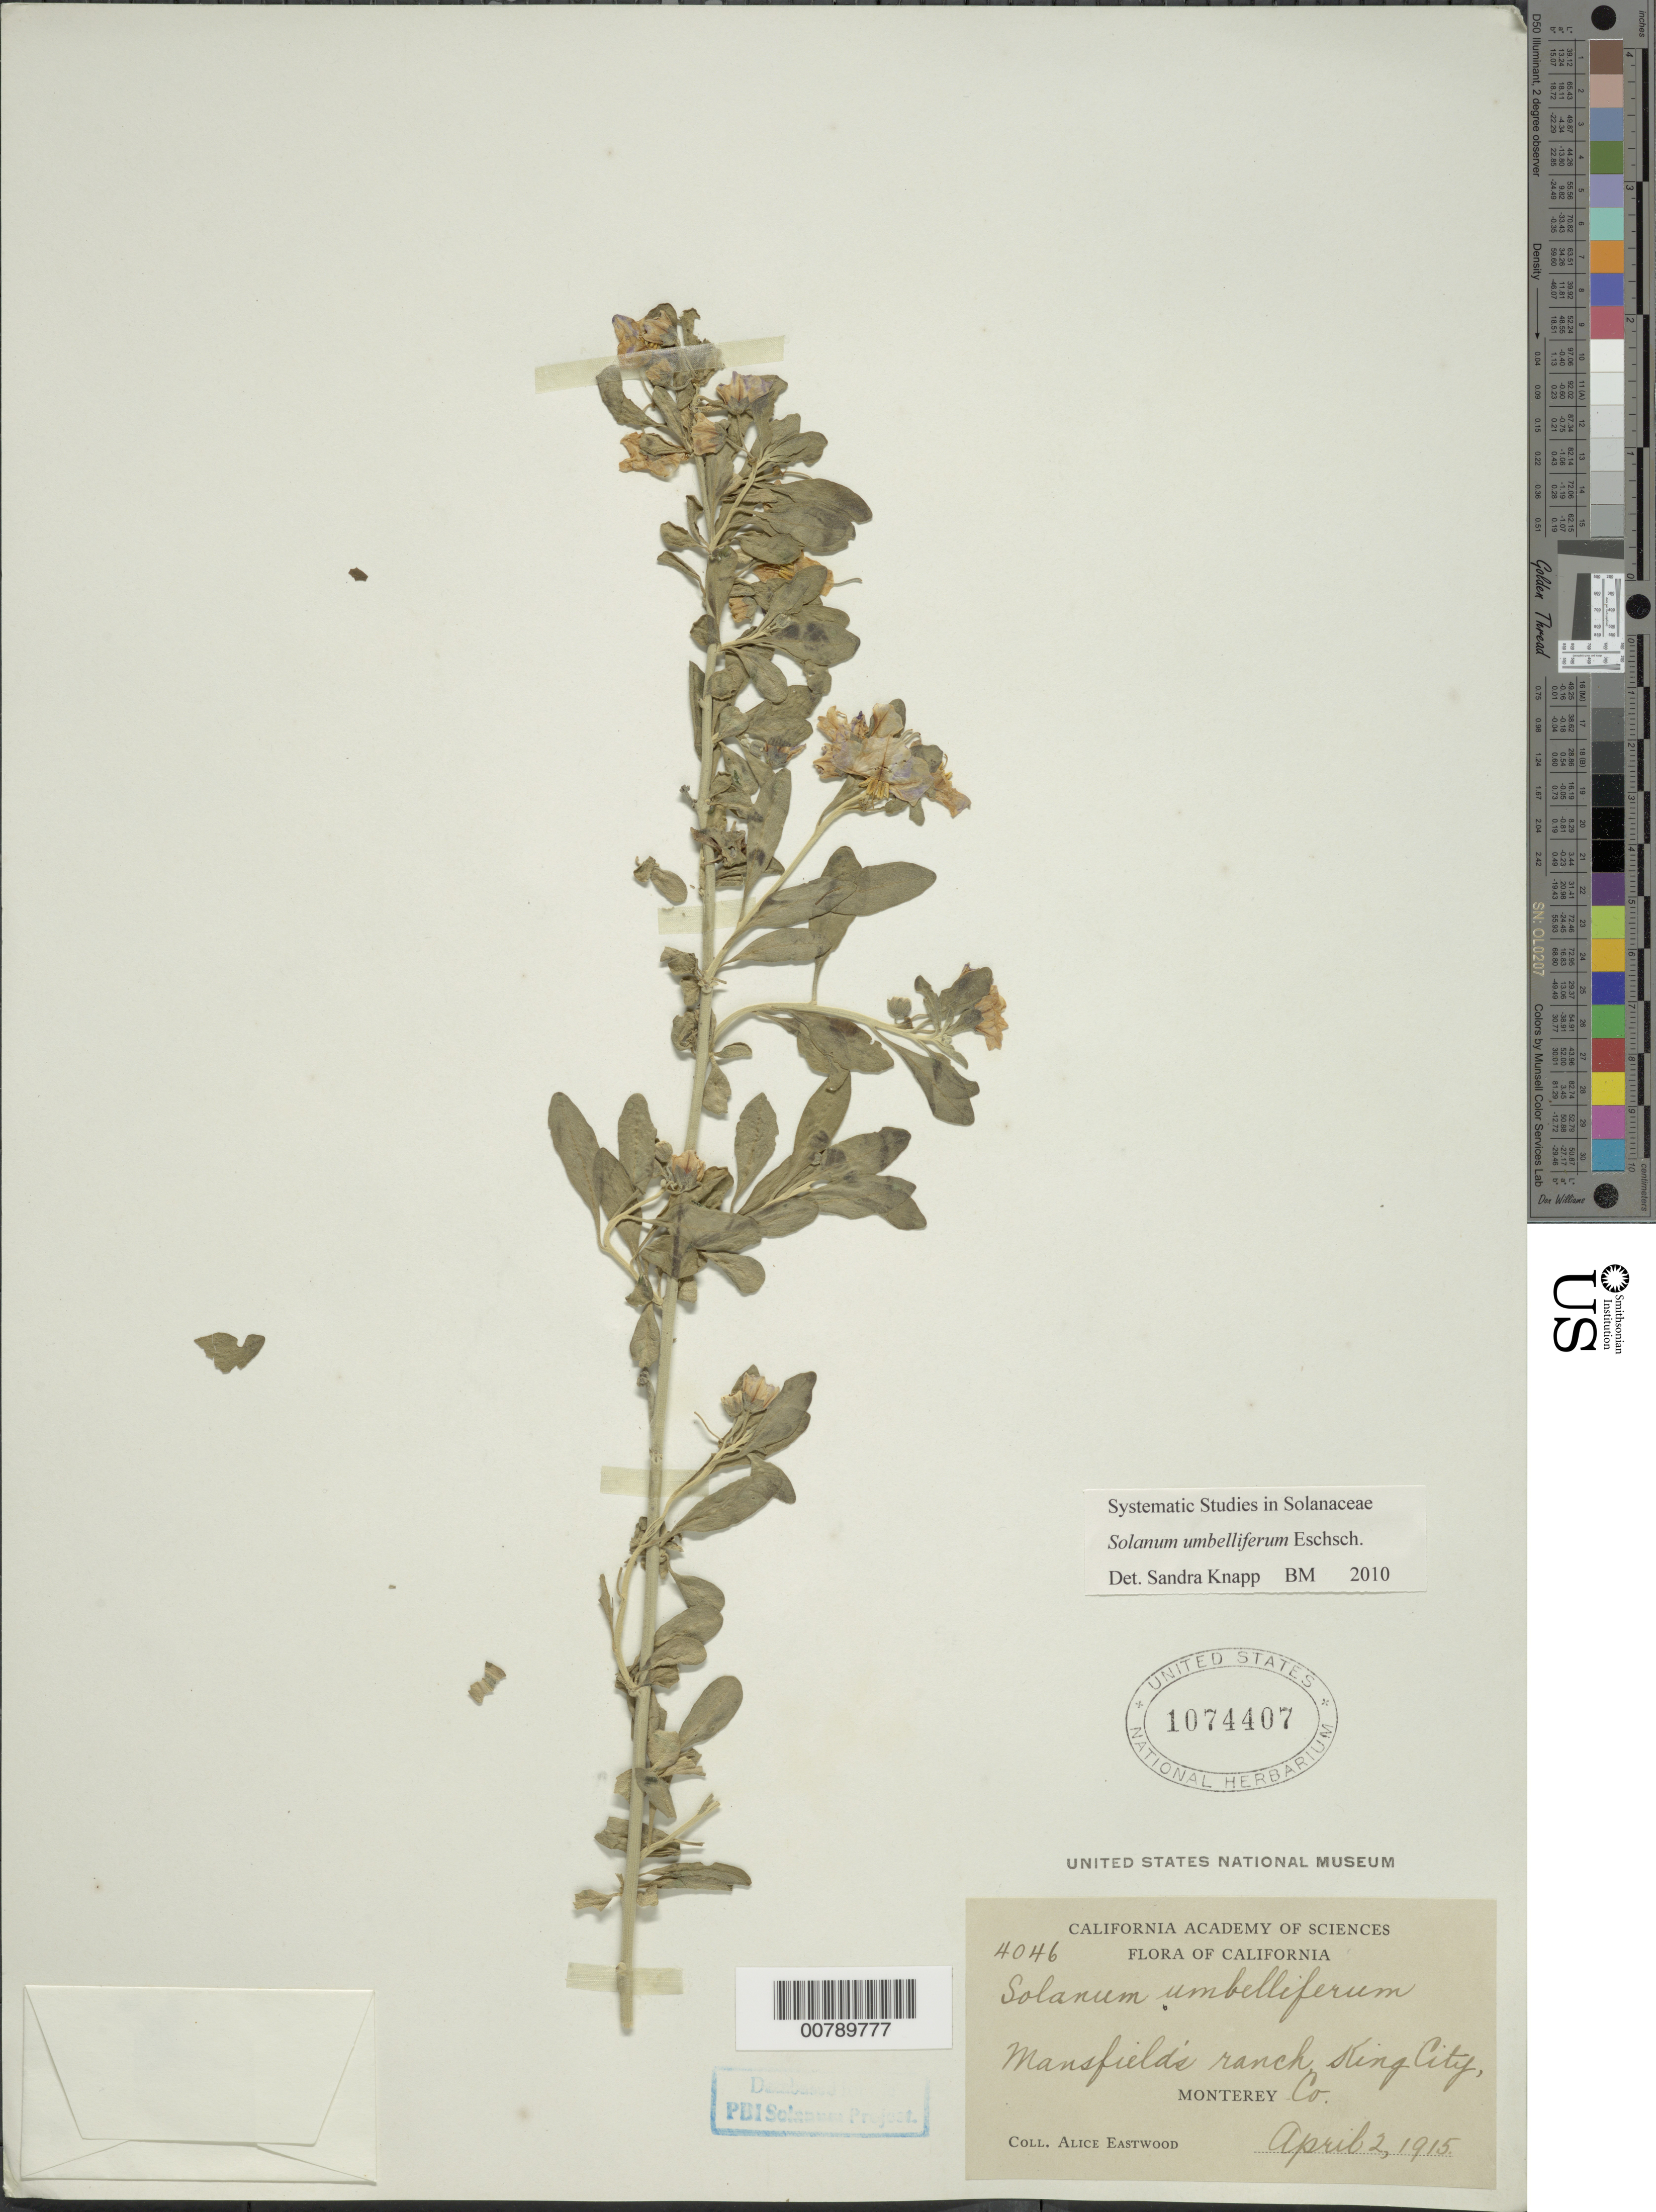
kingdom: Plantae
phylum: Tracheophyta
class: Magnoliopsida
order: Solanales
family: Solanaceae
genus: Solanum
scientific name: Solanum umbelliferum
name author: Eschsch.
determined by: Knapp, S. D.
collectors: A. Eastwood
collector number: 4046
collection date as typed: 1 Apr 1915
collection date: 1915-04-01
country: United States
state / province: California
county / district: Monterey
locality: Mansfield's ranch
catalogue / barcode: US 1074407